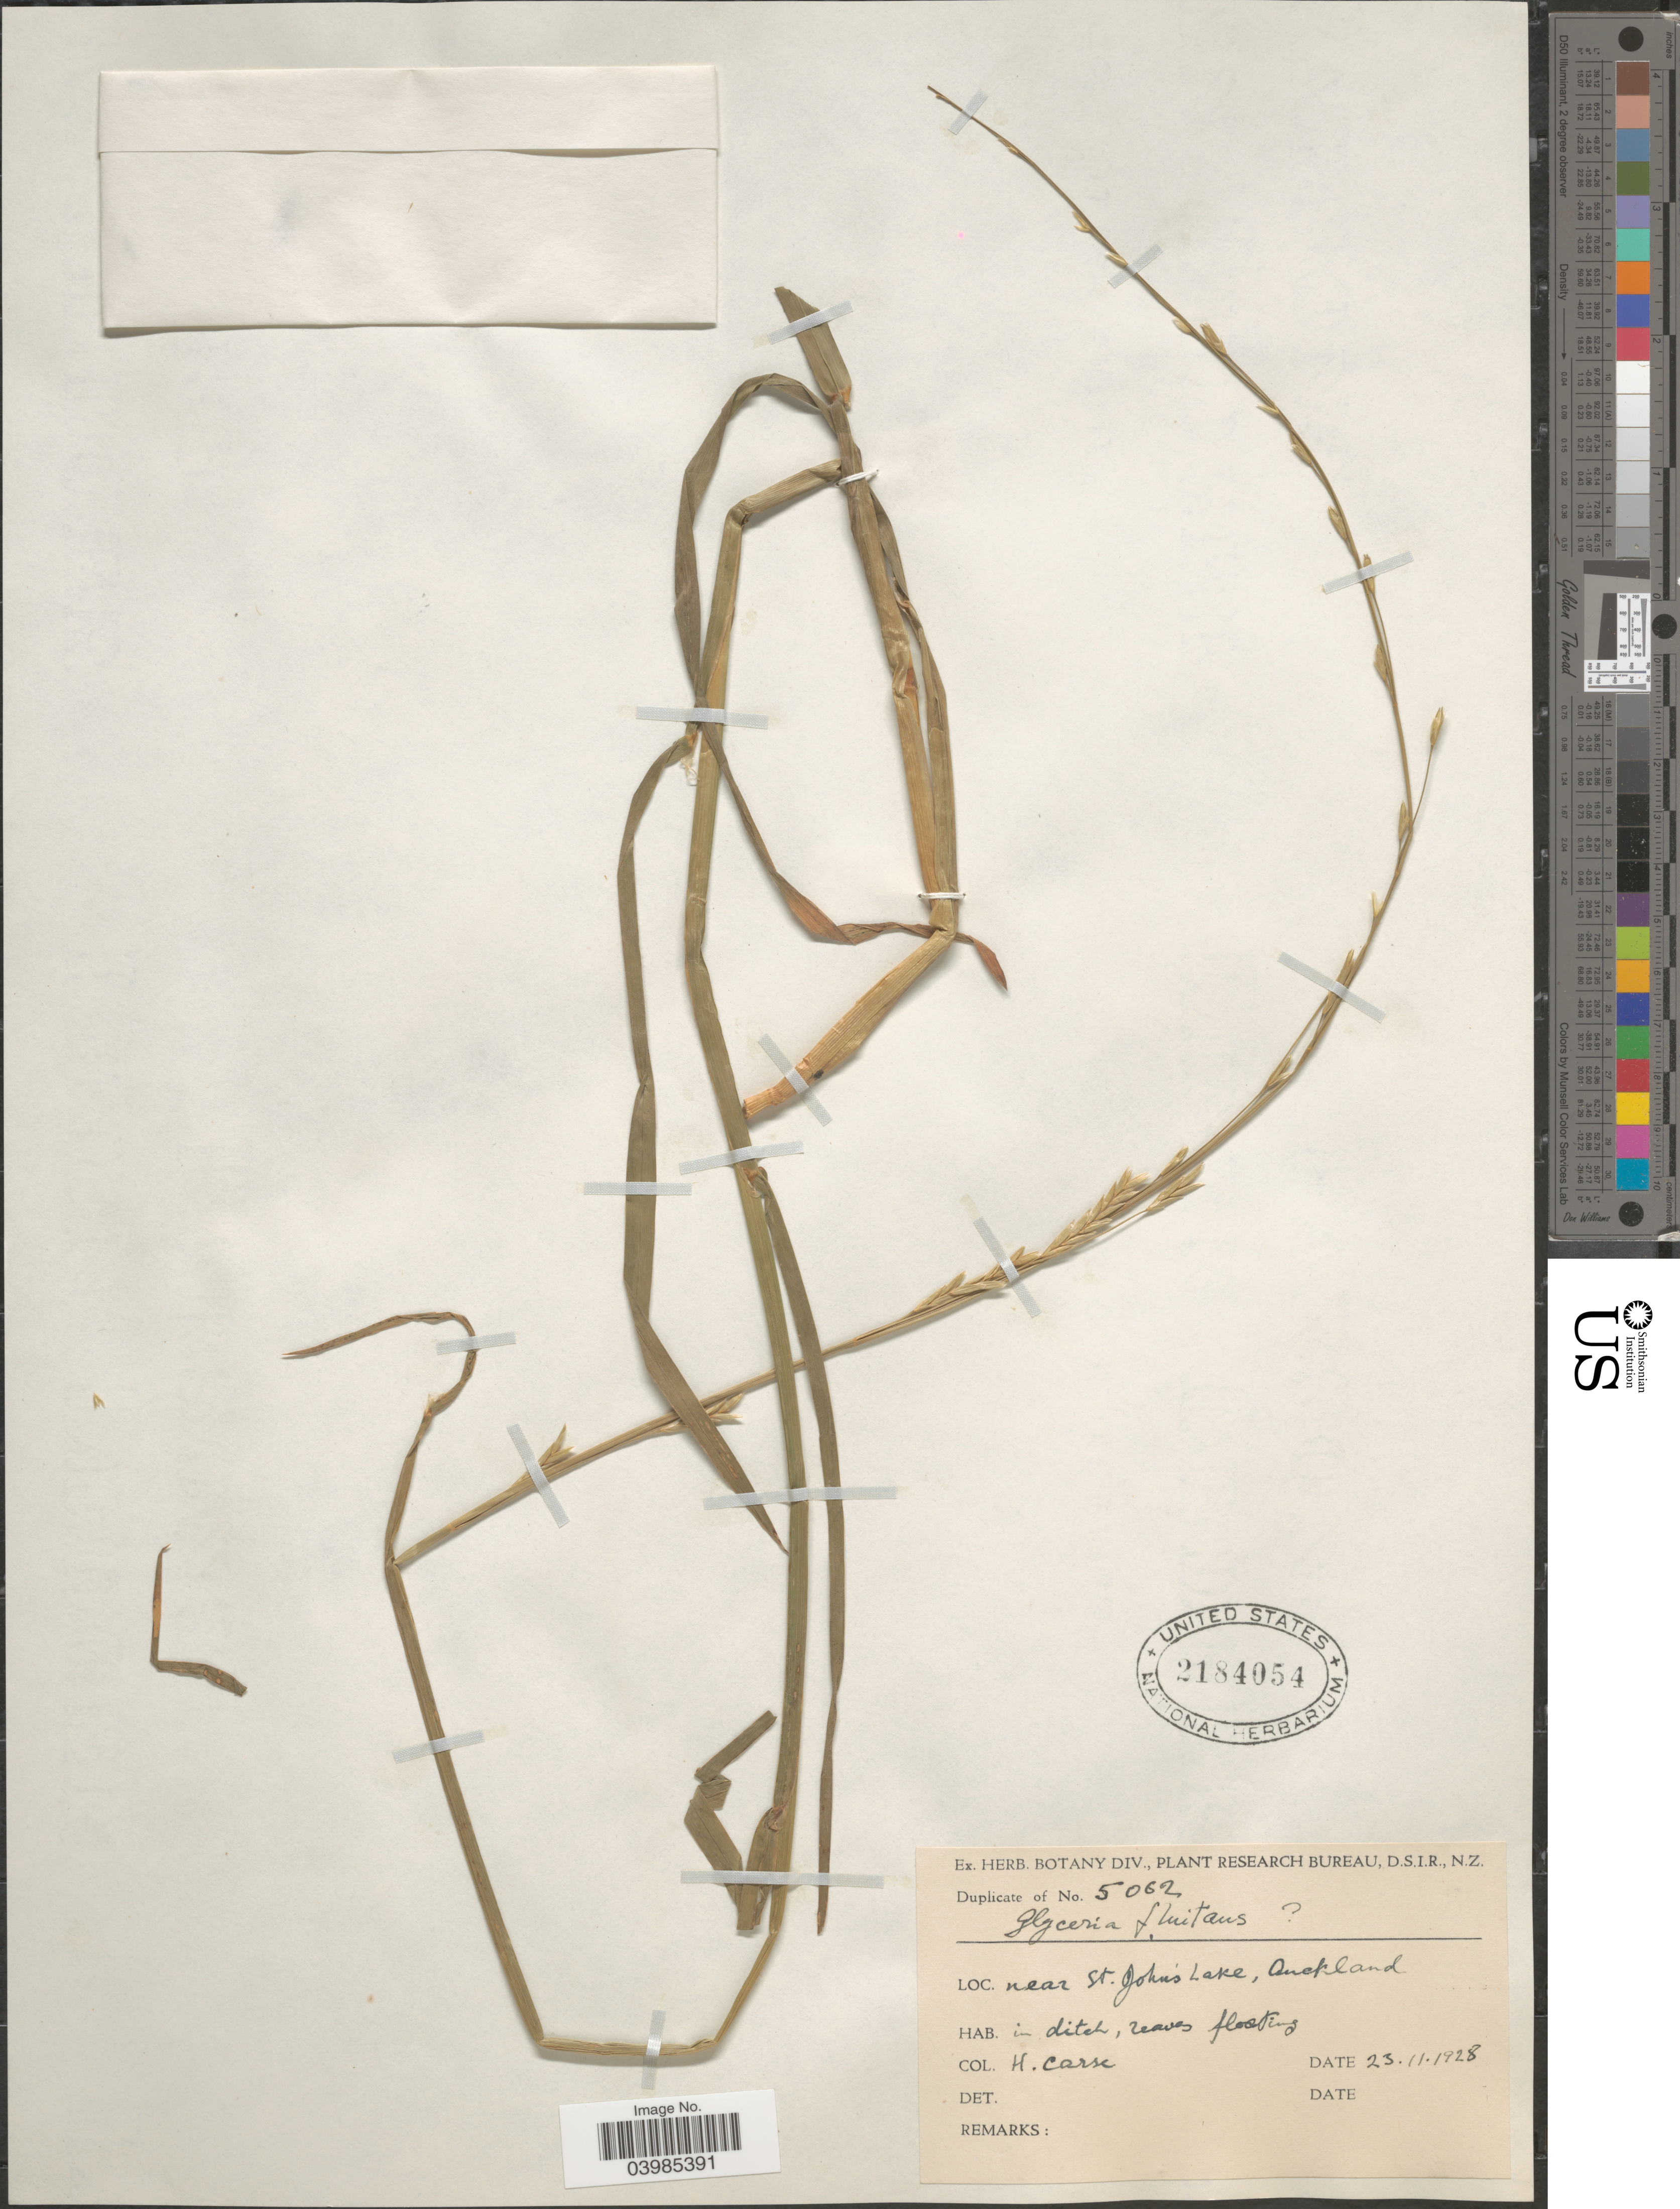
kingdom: Plantae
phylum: Tracheophyta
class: Liliopsida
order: Poales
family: Poaceae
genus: Glyceria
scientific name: Glyceria fluitans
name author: (L.) R. Br.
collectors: H. Carse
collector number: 5062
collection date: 1928-11-23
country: New Zealand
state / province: Auckland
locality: Near St. John's Lake.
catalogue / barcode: US 2184054